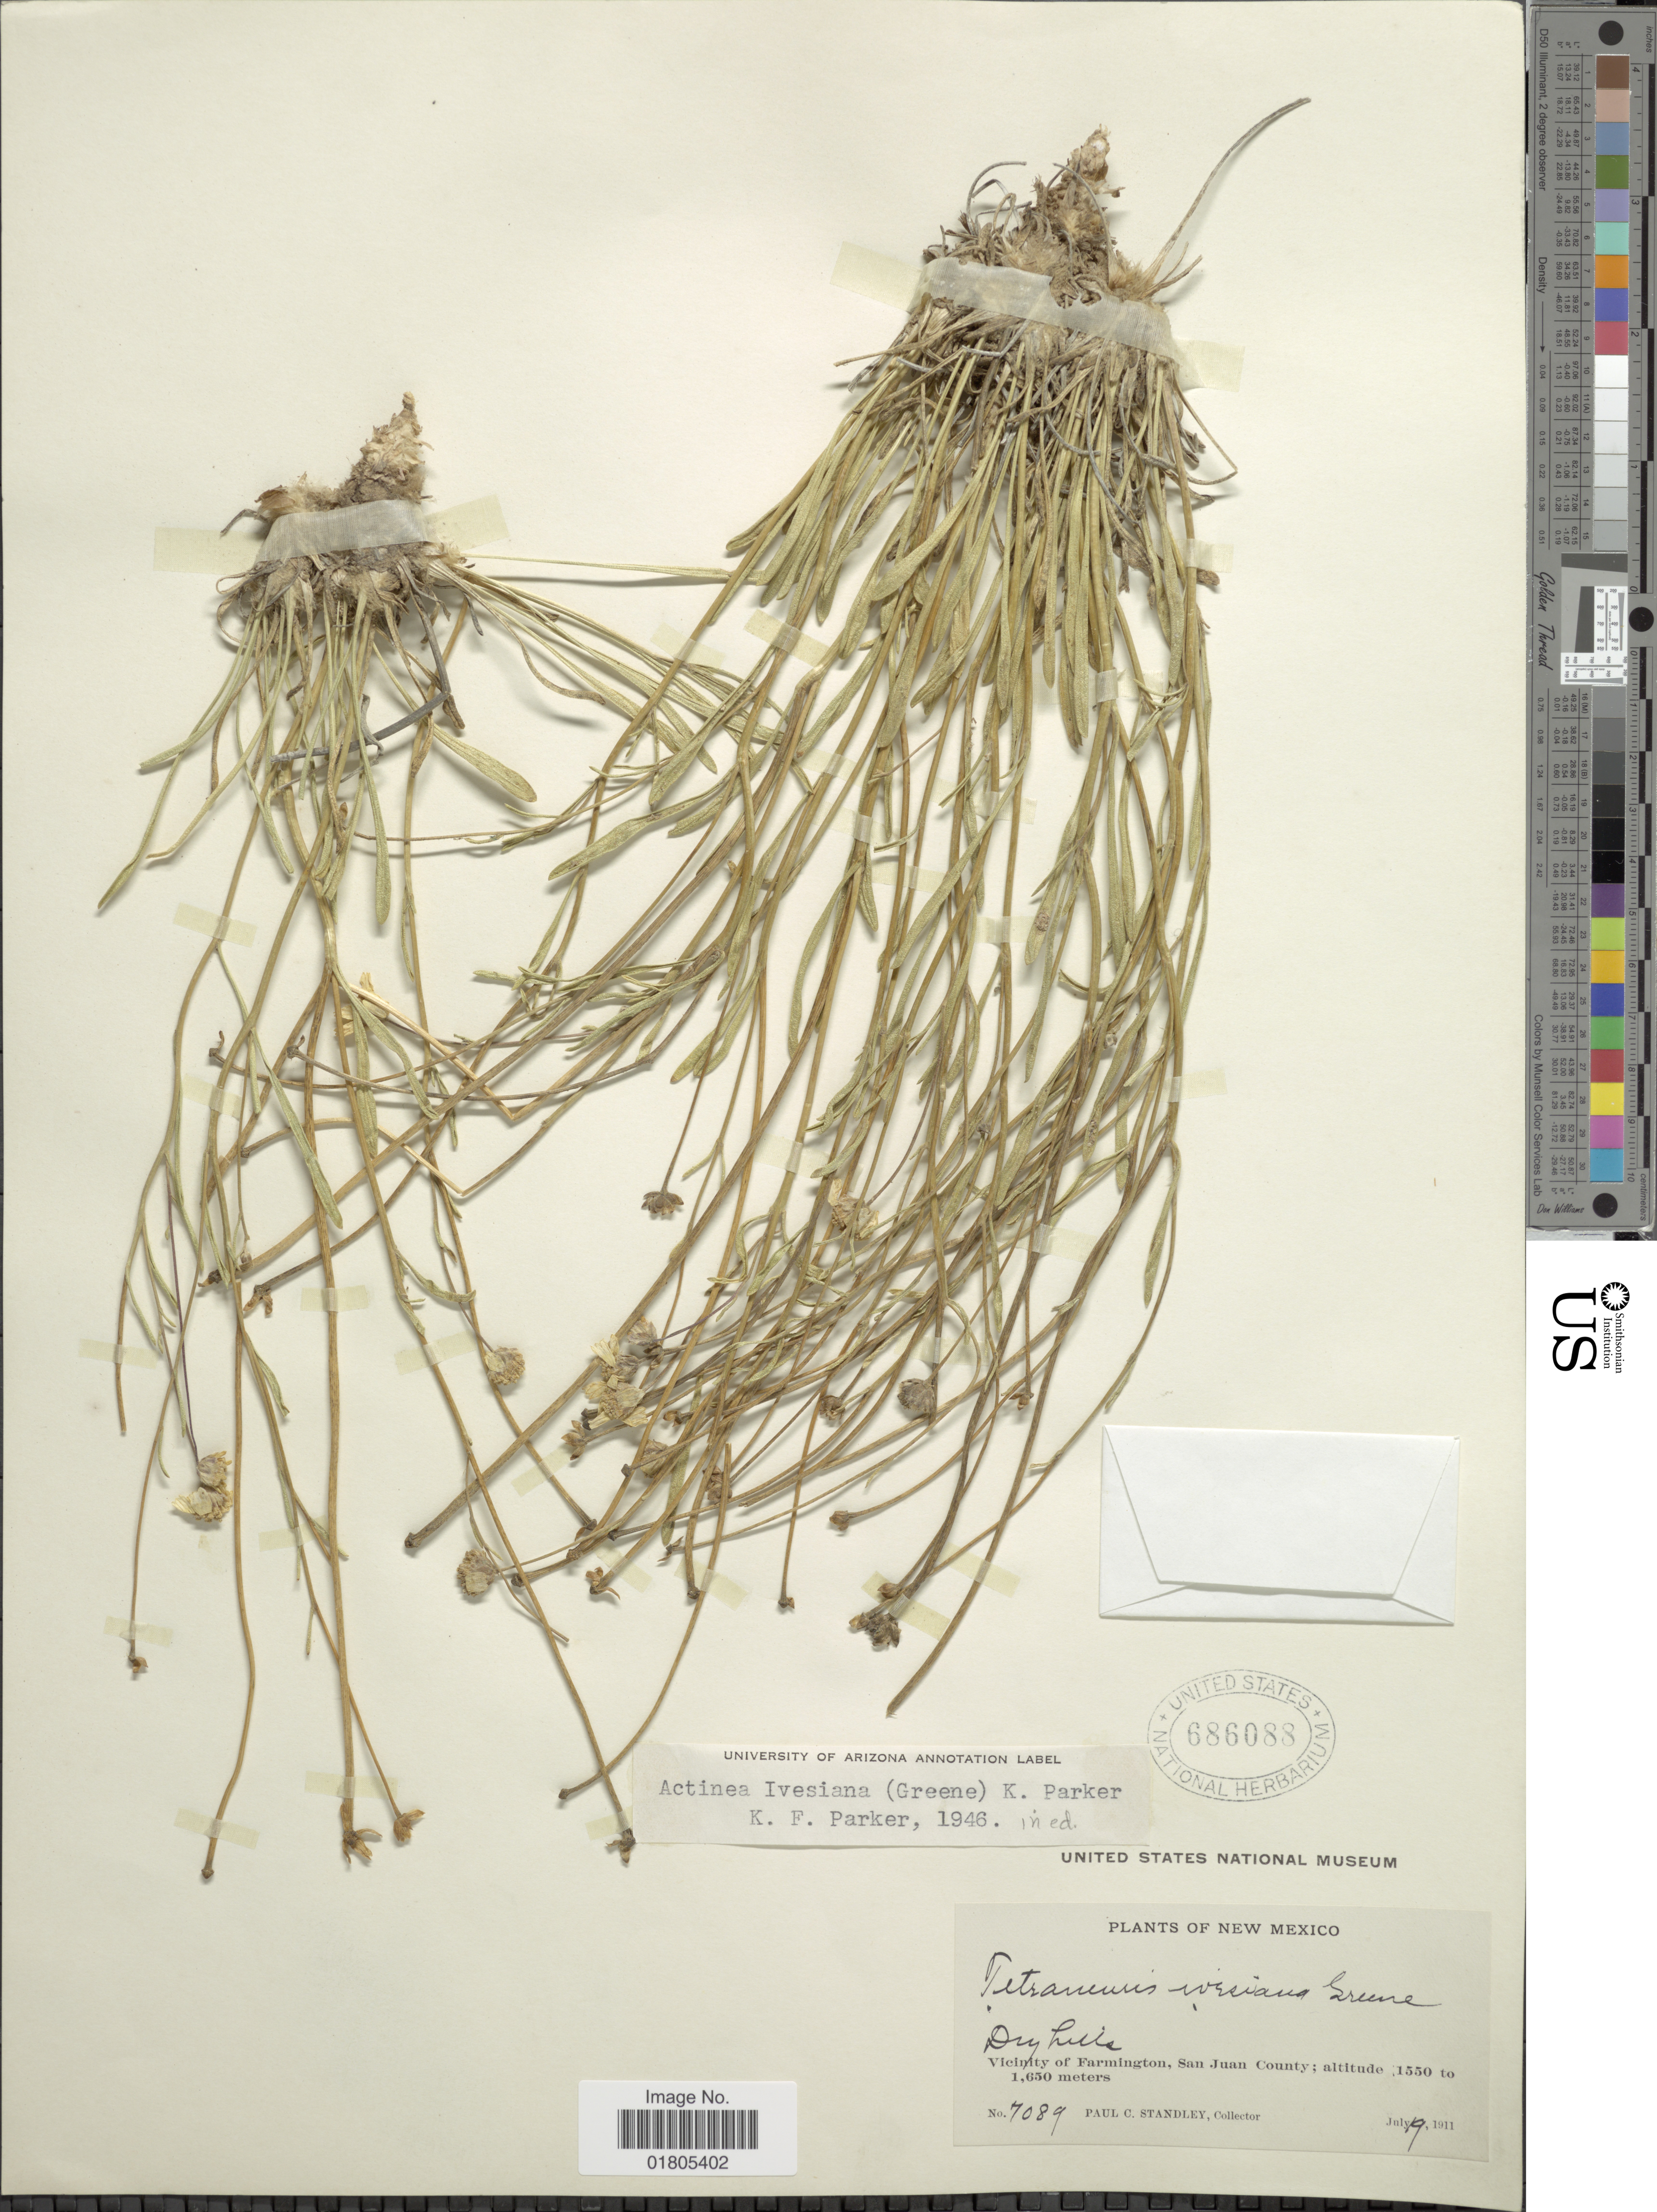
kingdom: Plantae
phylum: Tracheophyta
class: Magnoliopsida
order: Asterales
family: Asteraceae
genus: Actinea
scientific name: Actinea ivesiana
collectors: P. C. Standley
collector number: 7089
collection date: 1911-07-19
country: United States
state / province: New Mexico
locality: Dry hills. Vicinity of Farmington, San Juan City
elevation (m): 1550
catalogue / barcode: US 686088